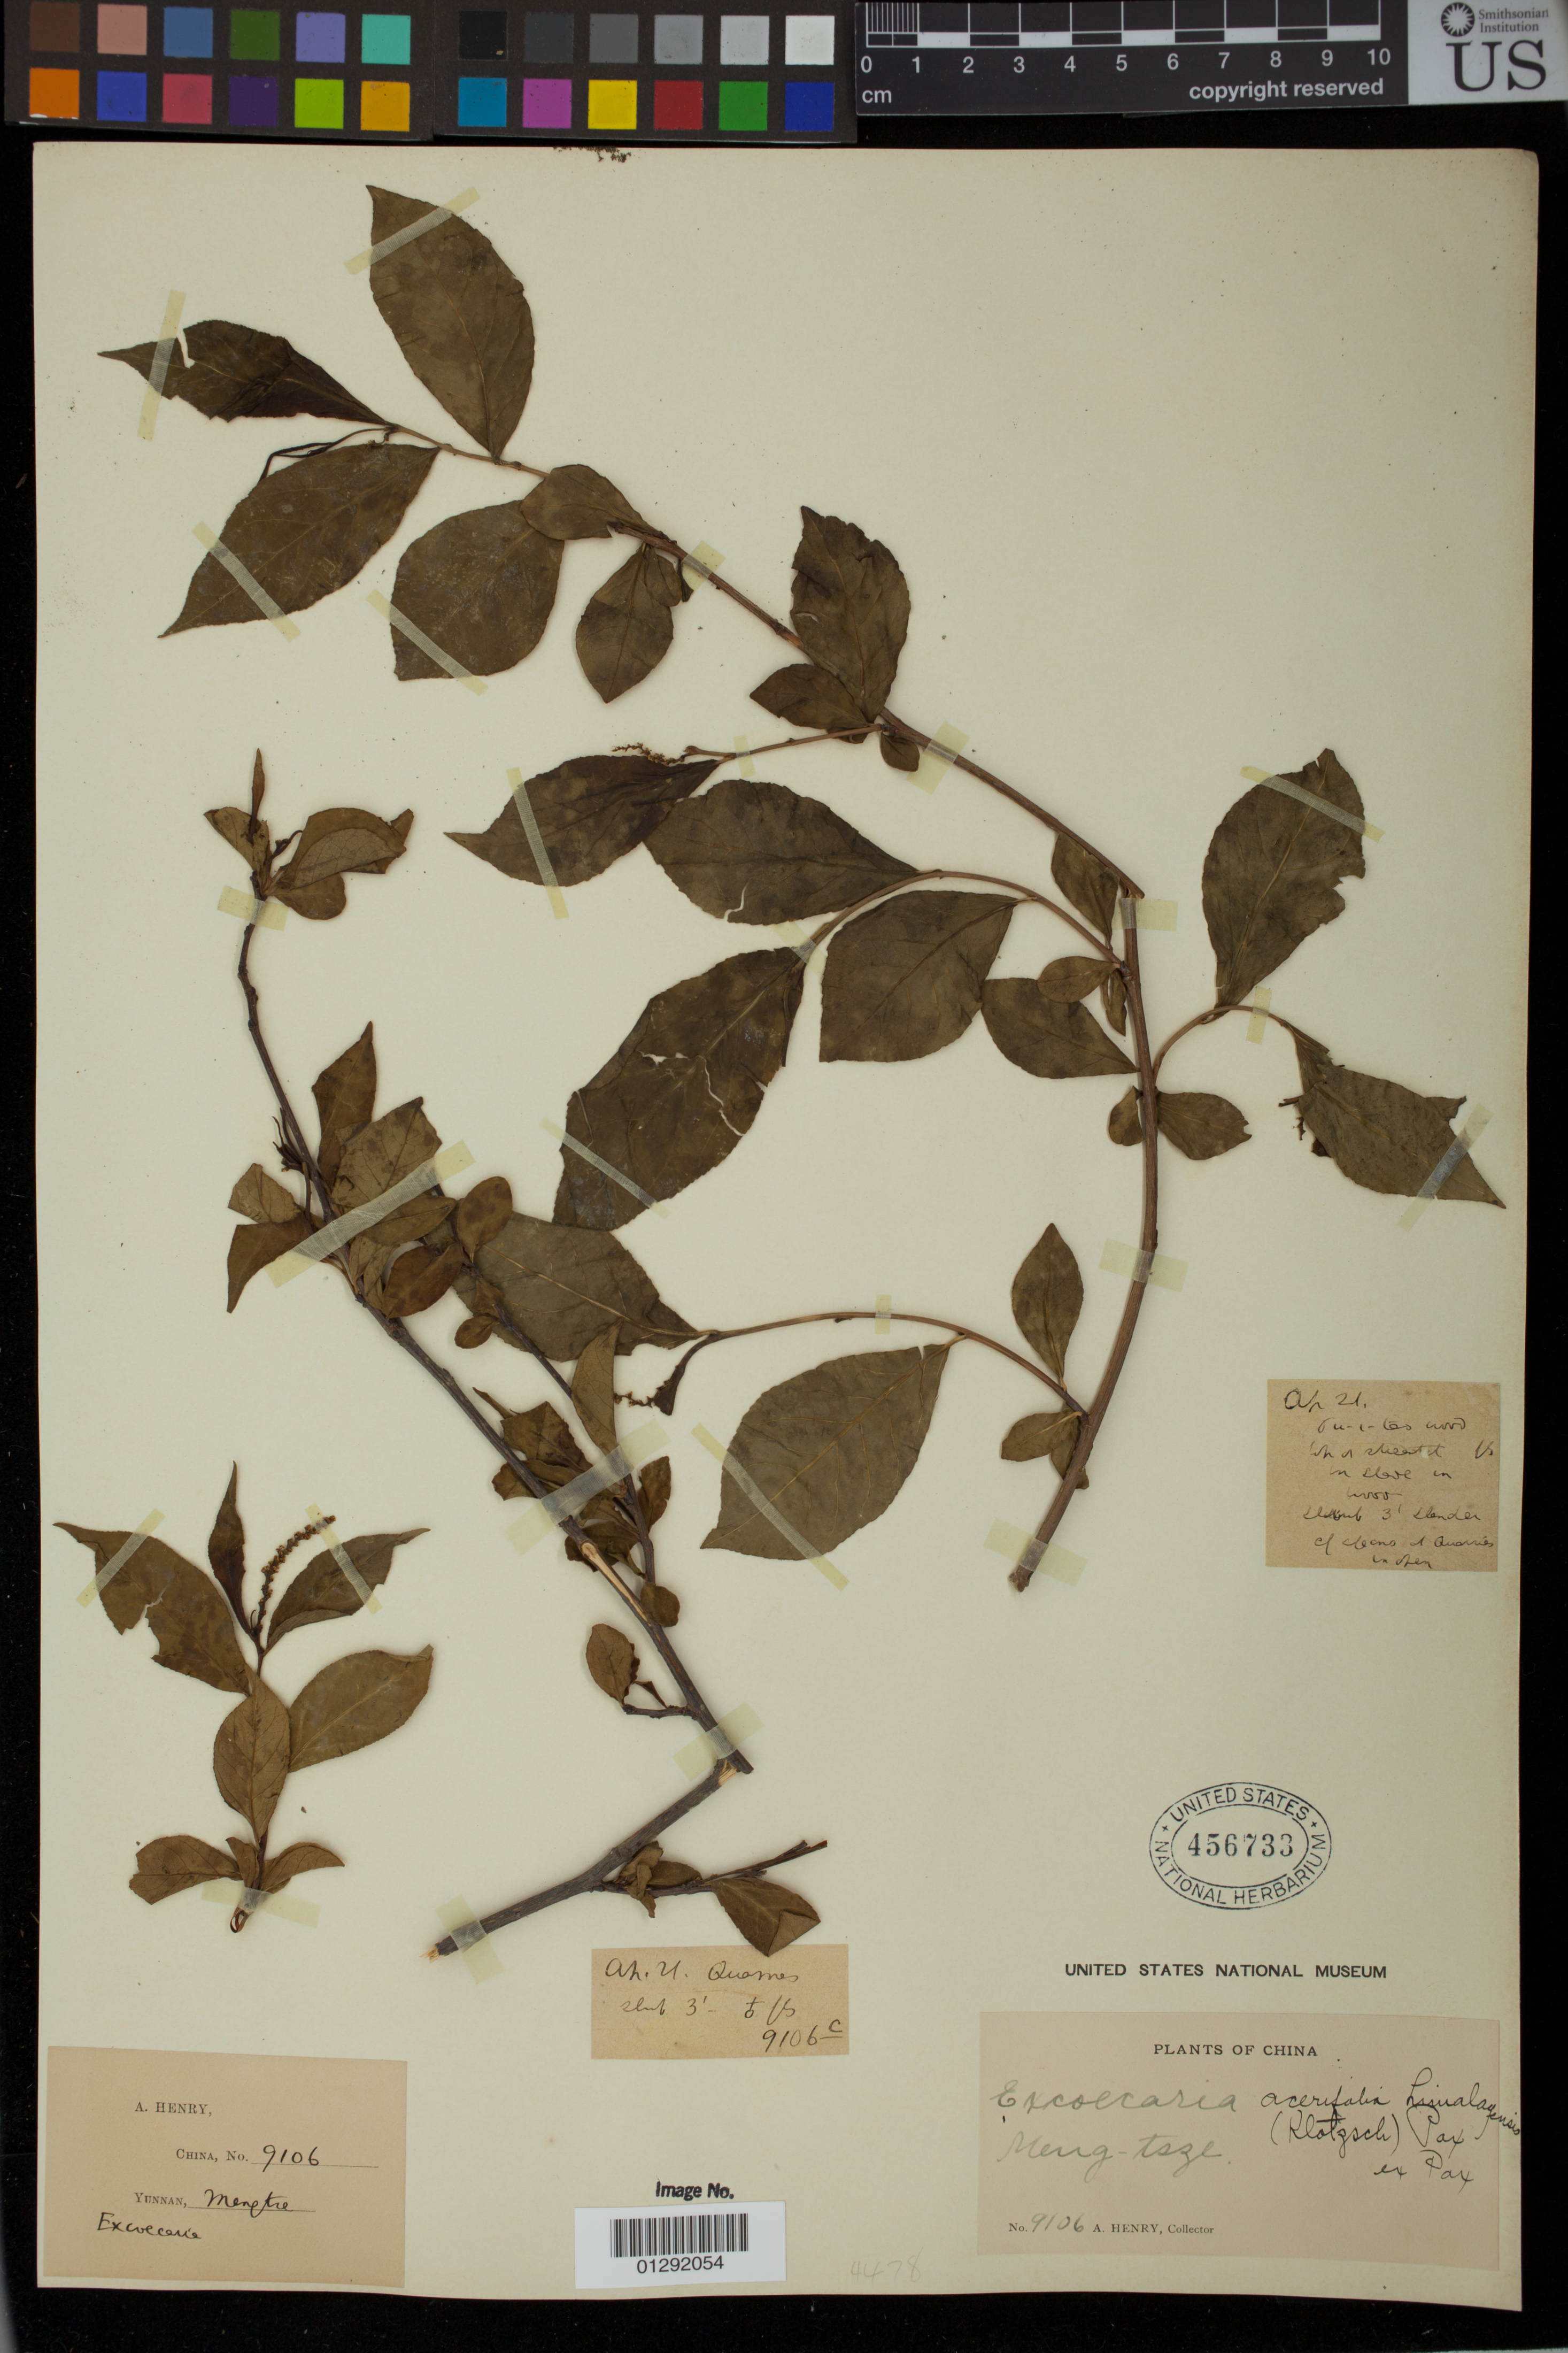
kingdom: Plantae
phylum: Tracheophyta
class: Magnoliopsida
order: Malpighiales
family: Euphorbiaceae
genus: Excoecaria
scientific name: Excoecaria acerifolia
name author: Didr.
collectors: A. Henry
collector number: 9106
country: China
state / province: Yunnan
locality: Meng-tsze.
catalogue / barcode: US 456733